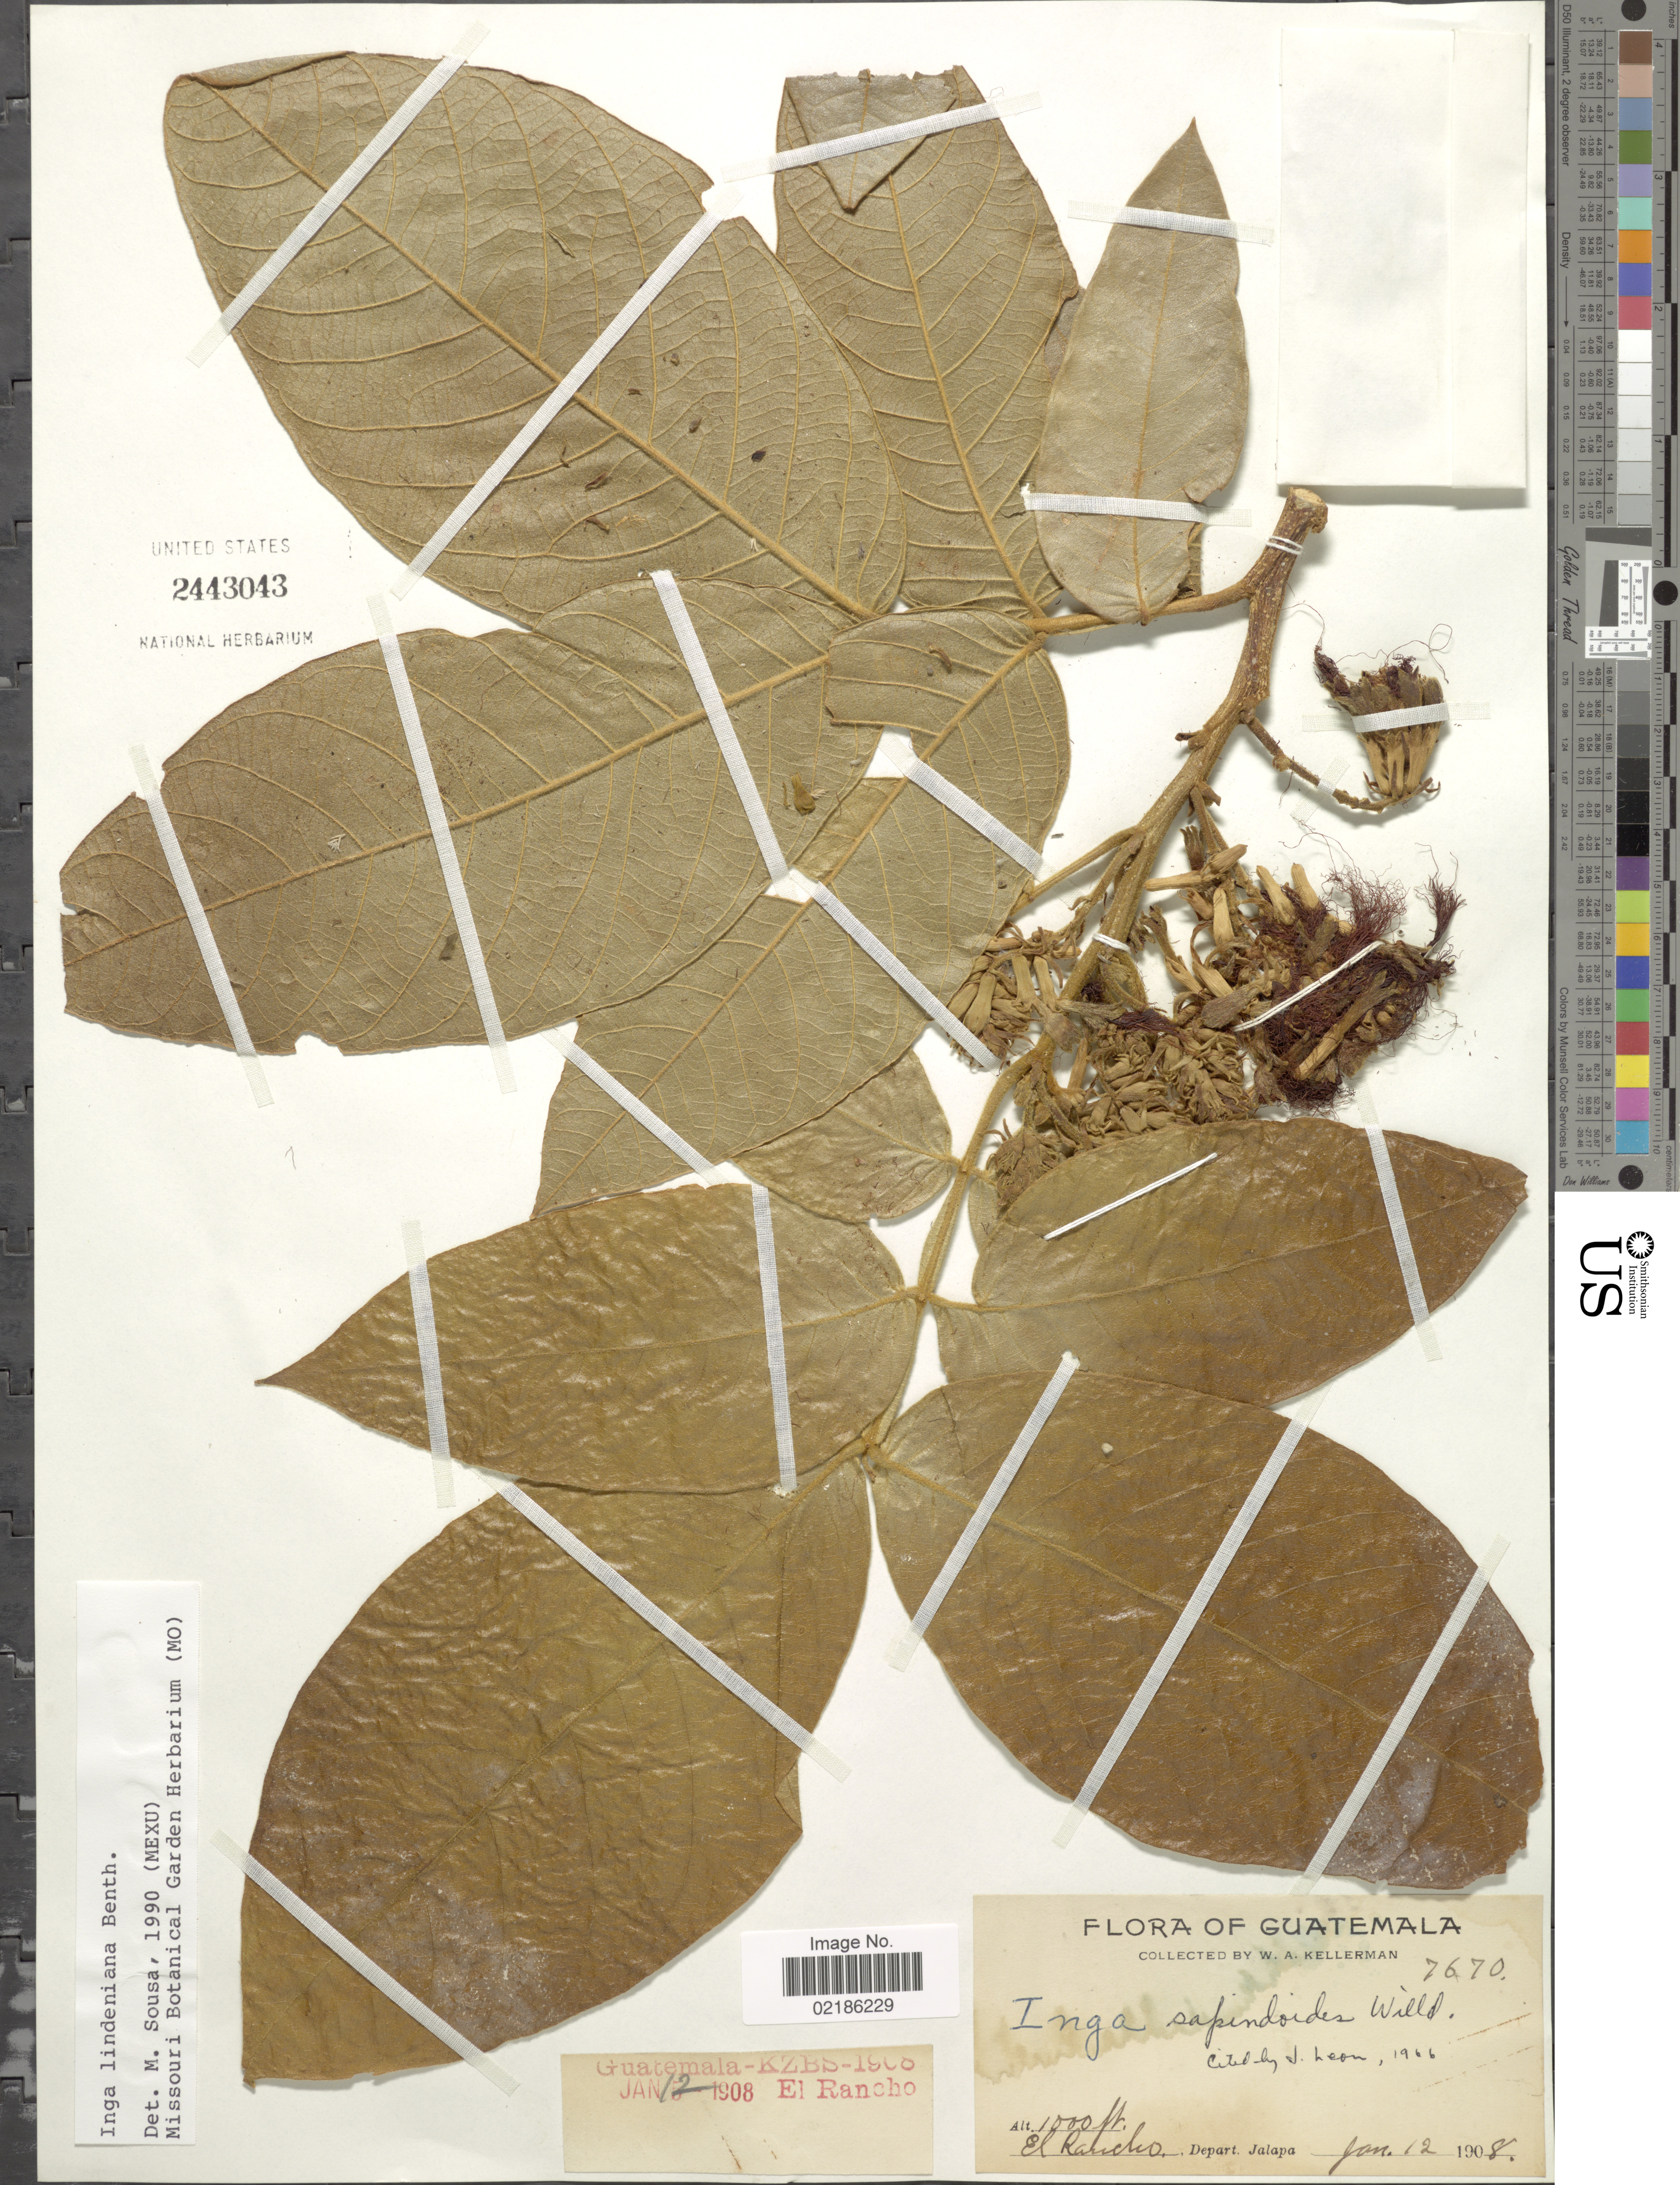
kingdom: Plantae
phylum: Tracheophyta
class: Magnoliopsida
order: Fabales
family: Fabaceae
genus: Inga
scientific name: Inga lindeniana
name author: Benth.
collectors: W. Kellerman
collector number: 7670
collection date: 1908-01-12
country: Guatemala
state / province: Jalapa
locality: El Rancho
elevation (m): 305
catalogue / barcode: US 2443043